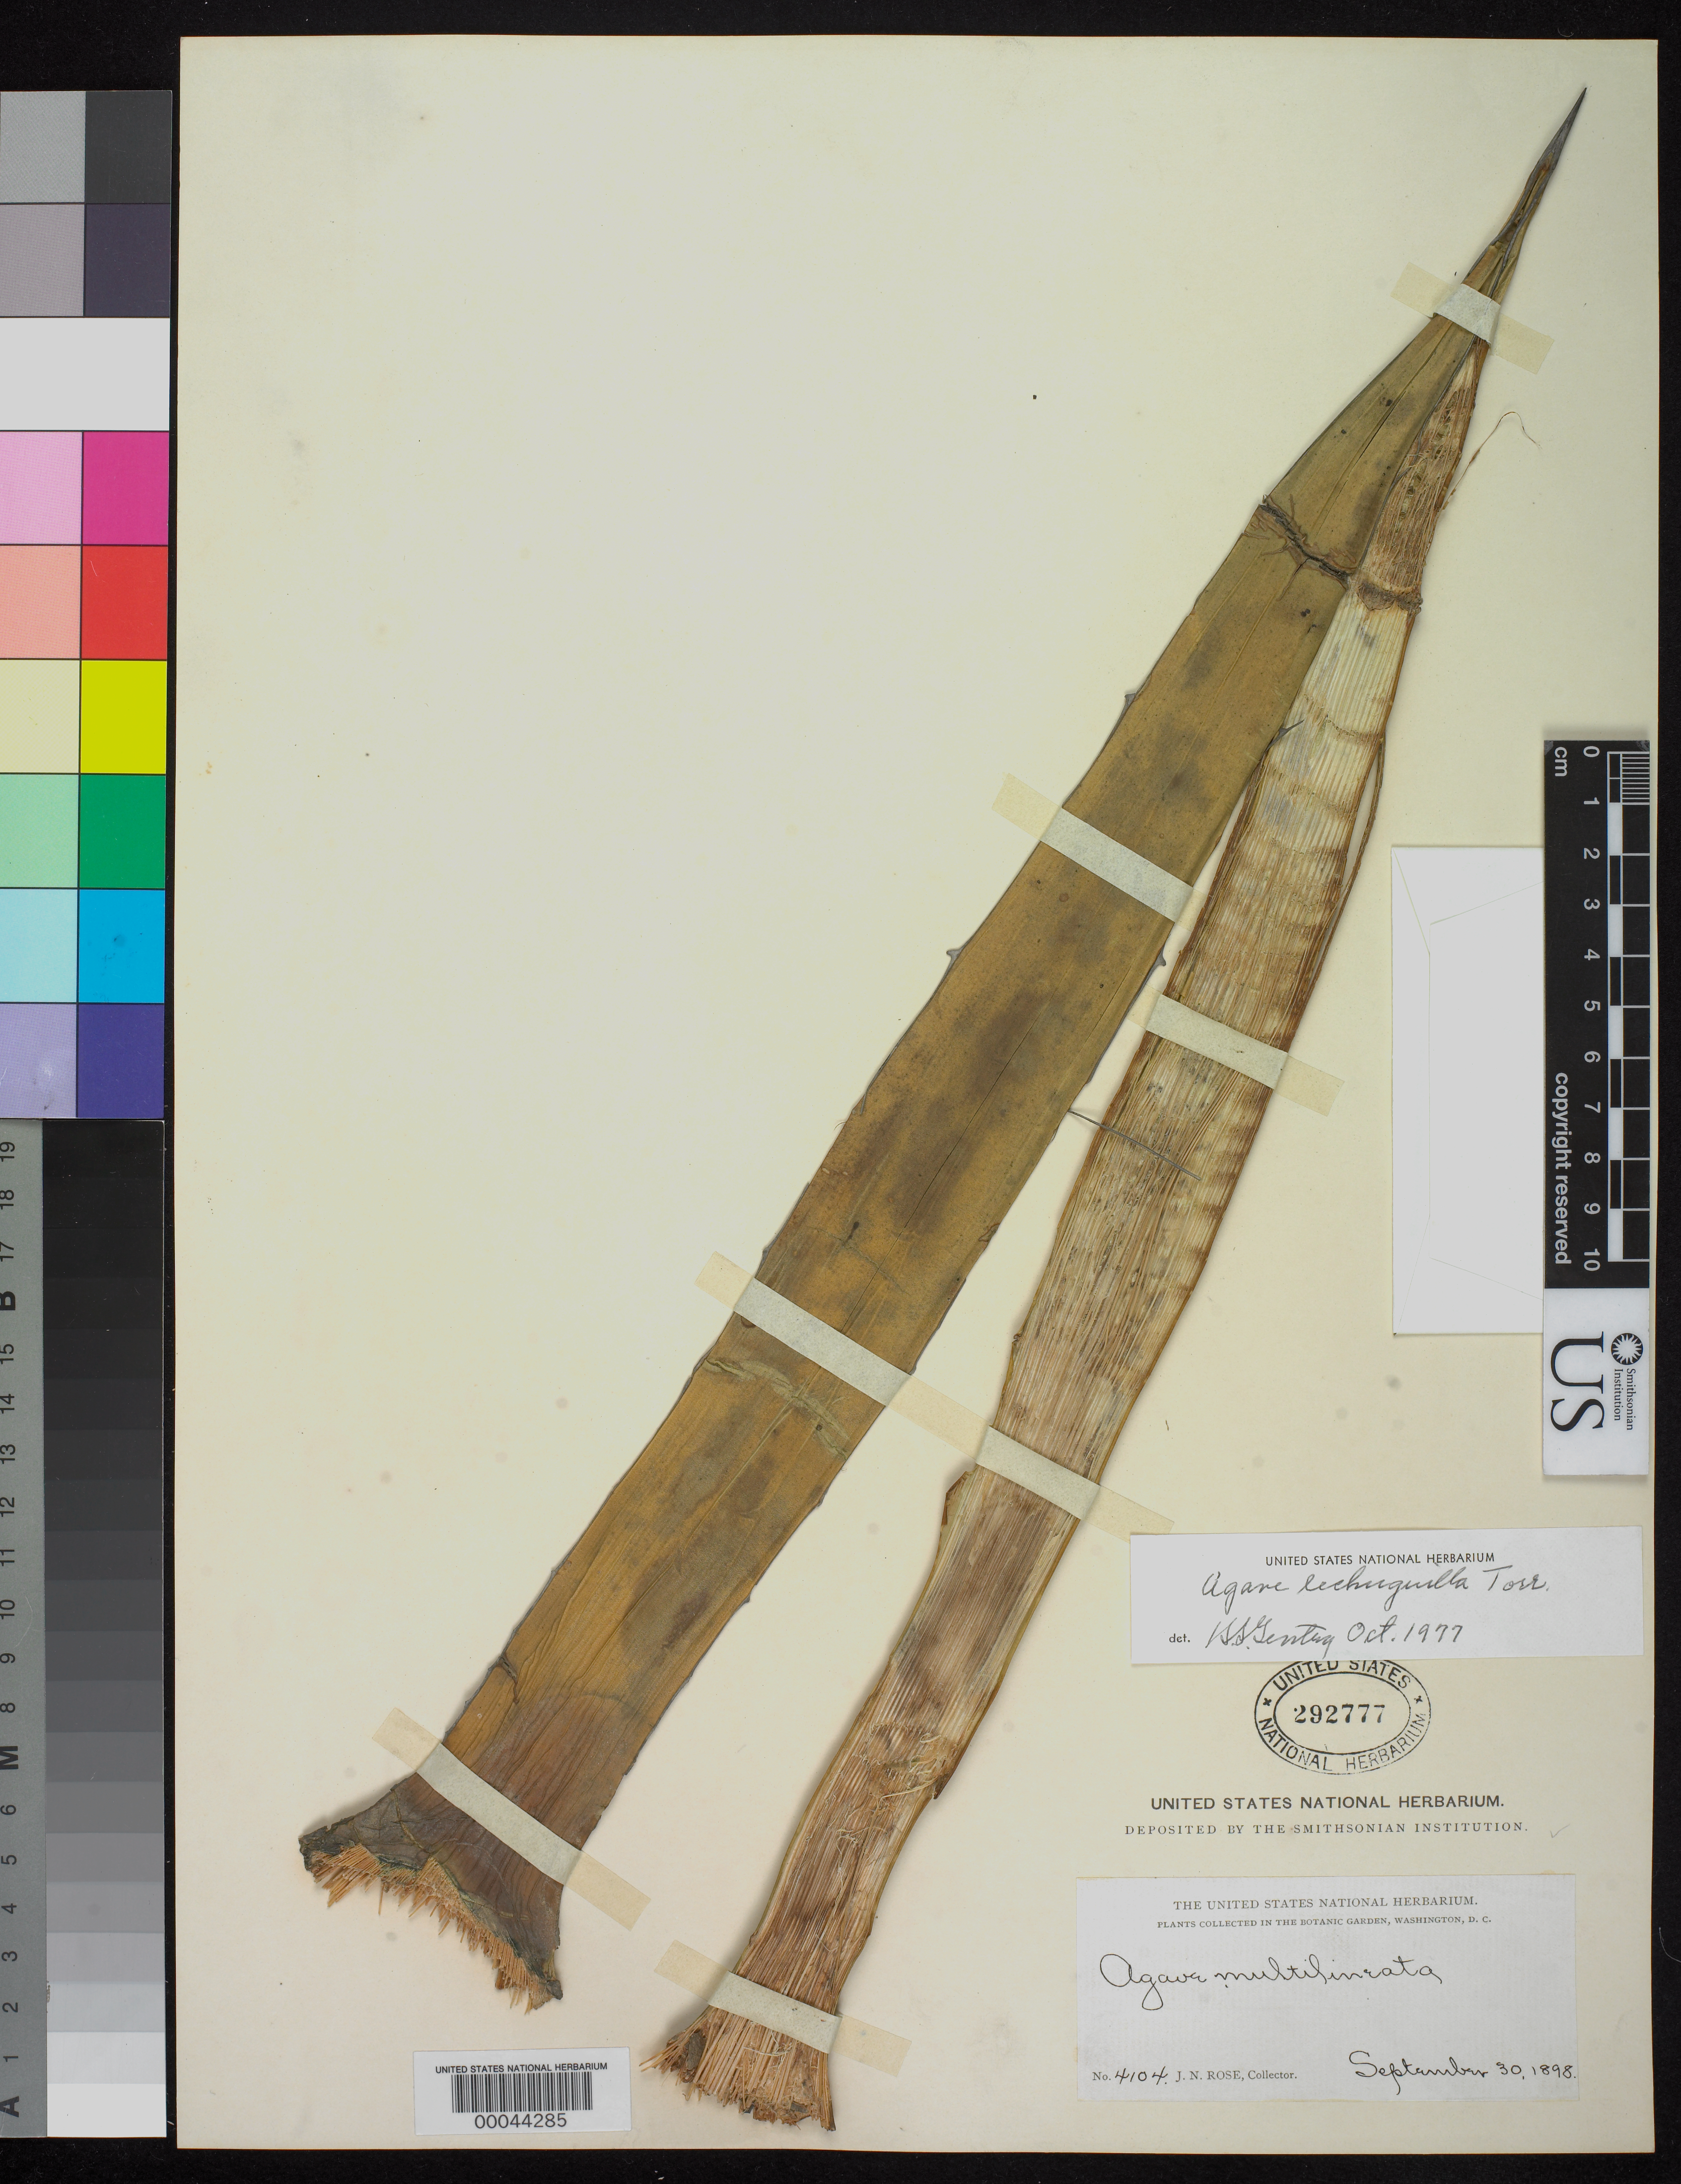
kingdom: Plantae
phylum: Tracheophyta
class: Liliopsida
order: Asparagales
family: Asparagaceae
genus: Agave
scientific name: Agave lechuguilla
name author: Torr.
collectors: J. N. Rose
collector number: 4104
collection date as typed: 30 Sep 1898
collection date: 1898-09-30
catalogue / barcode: US 292777